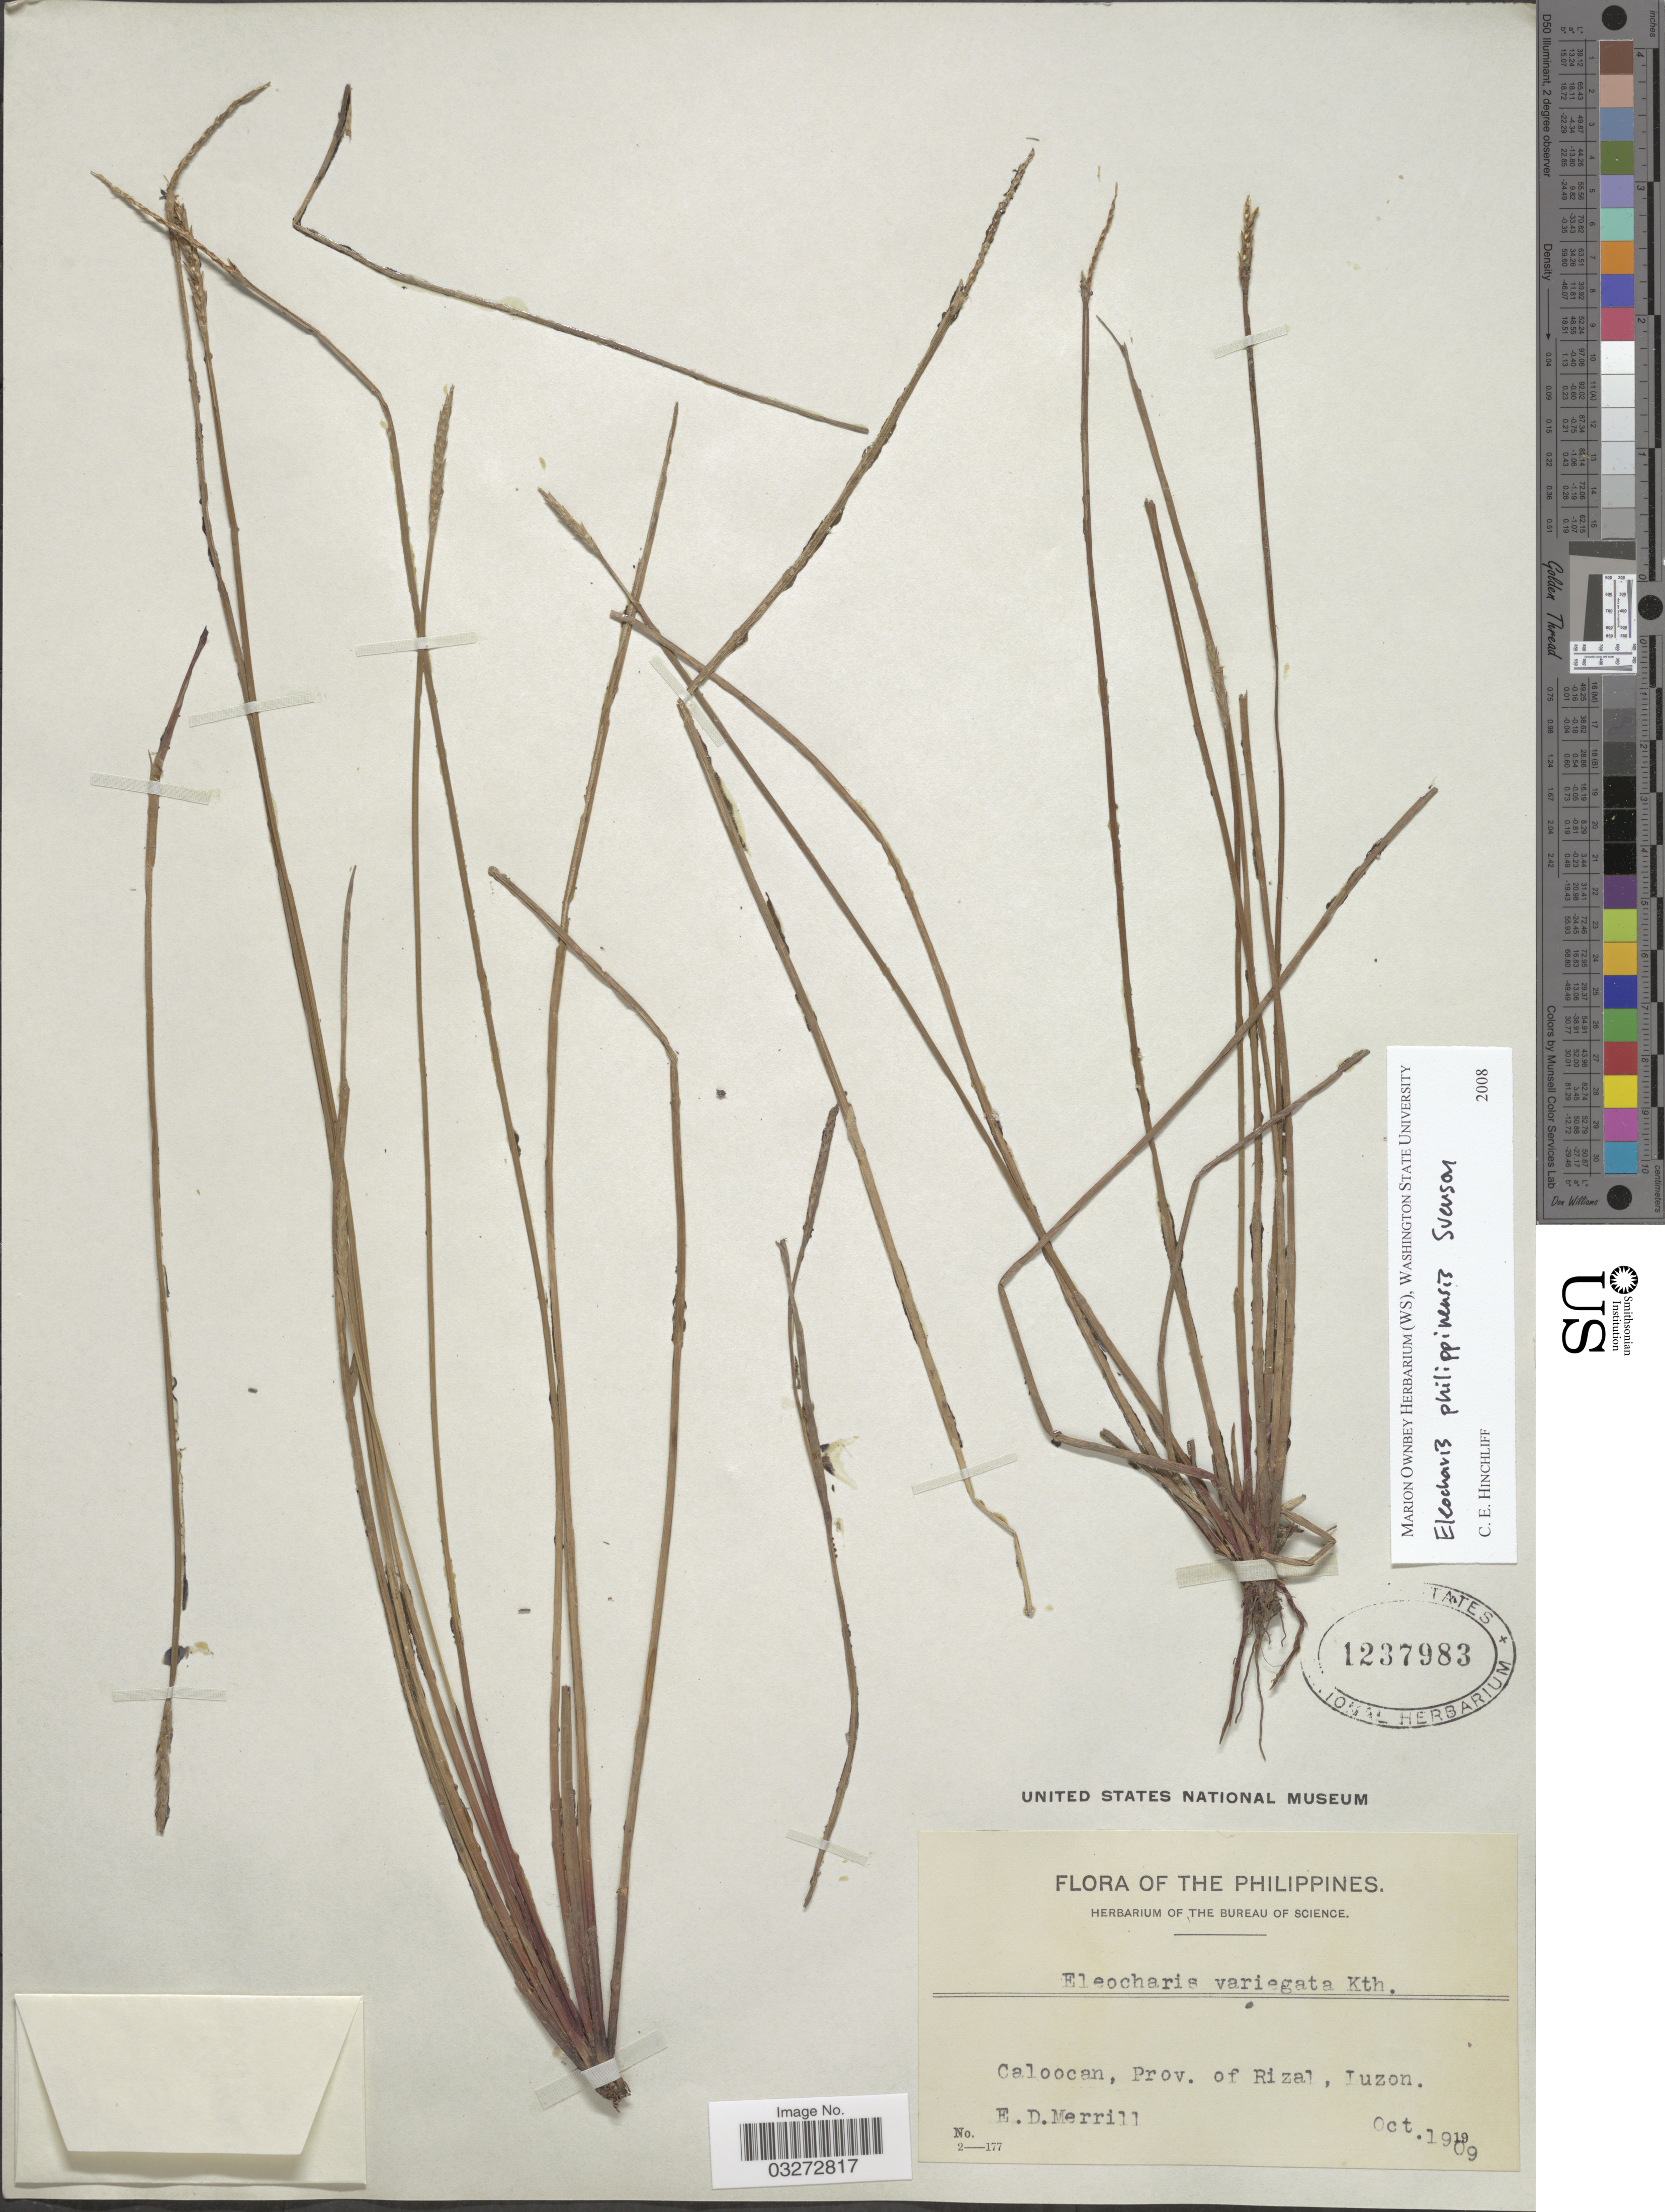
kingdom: Plantae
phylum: Tracheophyta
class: Liliopsida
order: Poales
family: Cyperaceae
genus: Eleocharis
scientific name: Eleocharis philippinensis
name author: Svenson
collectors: E. D. Merrill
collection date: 1909-10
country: Philippines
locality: Caloocan, Prov. of Rizal, Luzon.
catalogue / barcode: US 1237983